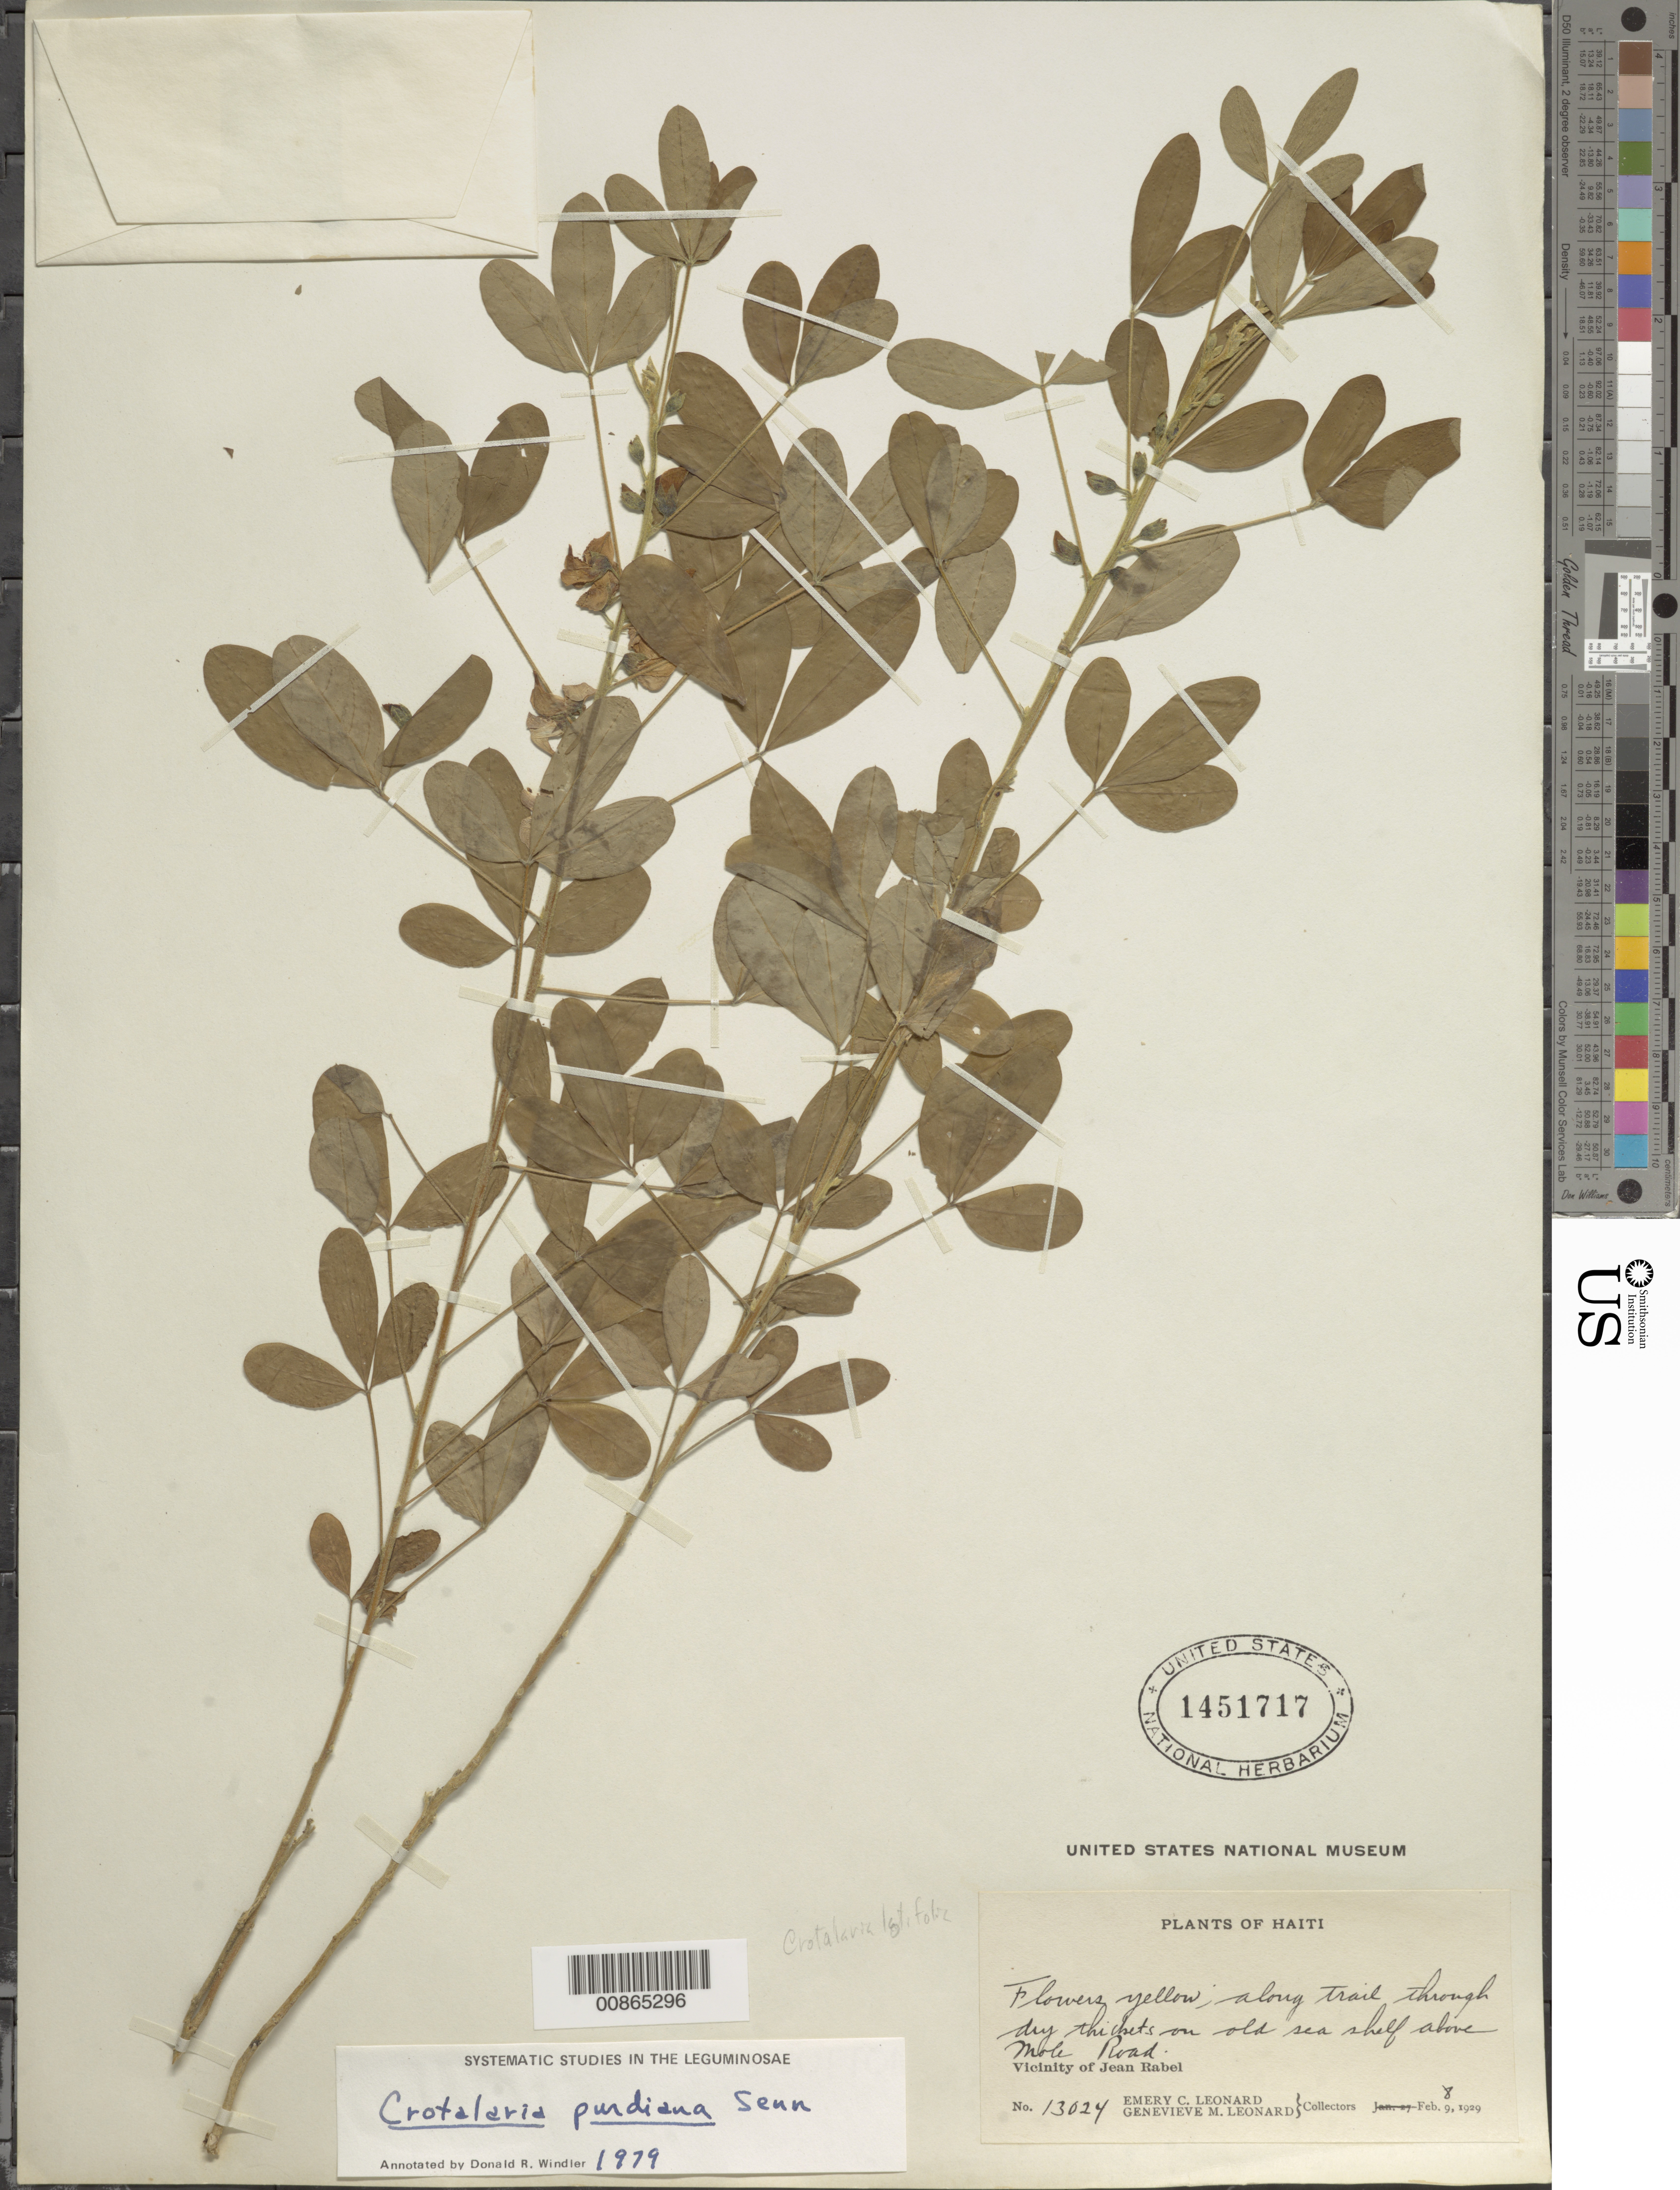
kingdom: Plantae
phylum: Tracheophyta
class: Magnoliopsida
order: Fabales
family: Fabaceae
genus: Crotalaria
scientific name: Crotalaria purdiana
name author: H. Senn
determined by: Windler, D. R.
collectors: E. C. Leonard & G. M. Leonard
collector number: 13024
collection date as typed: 08 Feb 1929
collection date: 1929-02-08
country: Haiti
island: Hispaniola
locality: Vicinity of Jean Rabel. Along trail through dry thickets on old sea shelf above Mole Road.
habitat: Along trail through dry thickets on old sea shelf.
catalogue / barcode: US 1451717